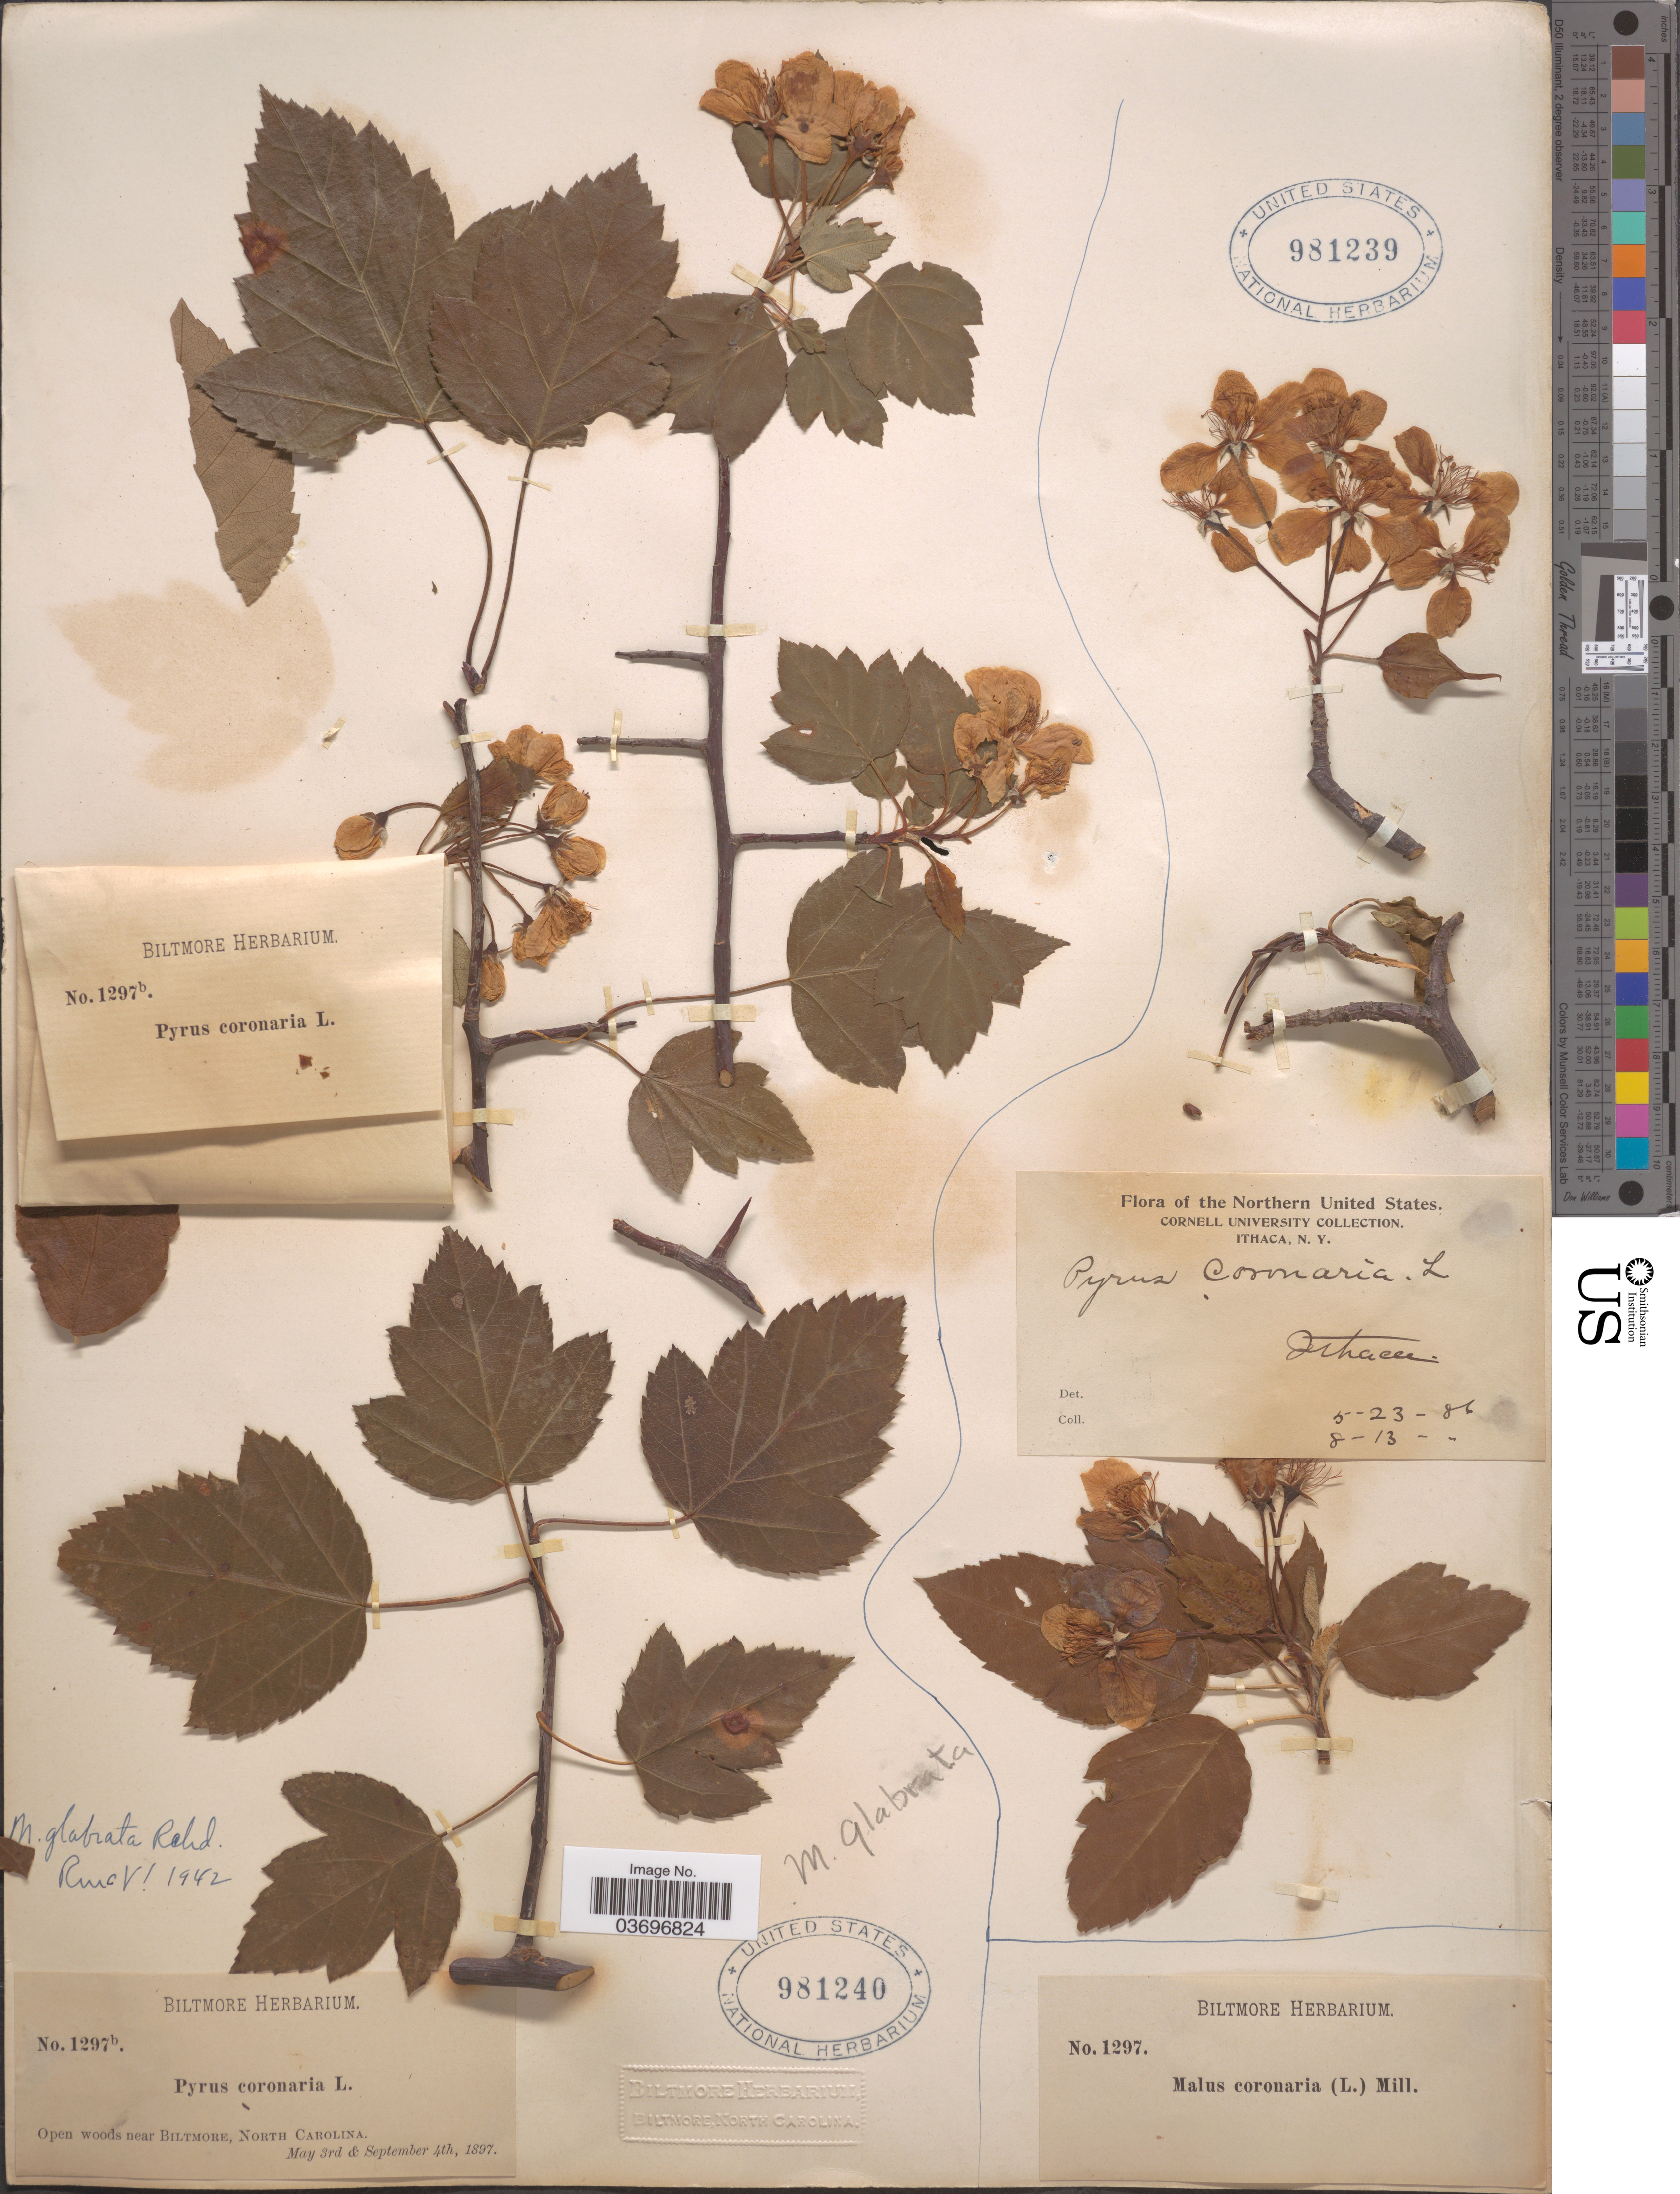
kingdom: Plantae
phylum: Tracheophyta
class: Magnoliopsida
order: Rosales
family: Rosaceae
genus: Malus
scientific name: Malus glabrata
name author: Rehder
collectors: ex herb. Biltmore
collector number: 1297b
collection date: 1897-05-03/1897-09-04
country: United States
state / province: North Carolina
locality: Open woods near Biltmore.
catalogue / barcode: US 981240-2